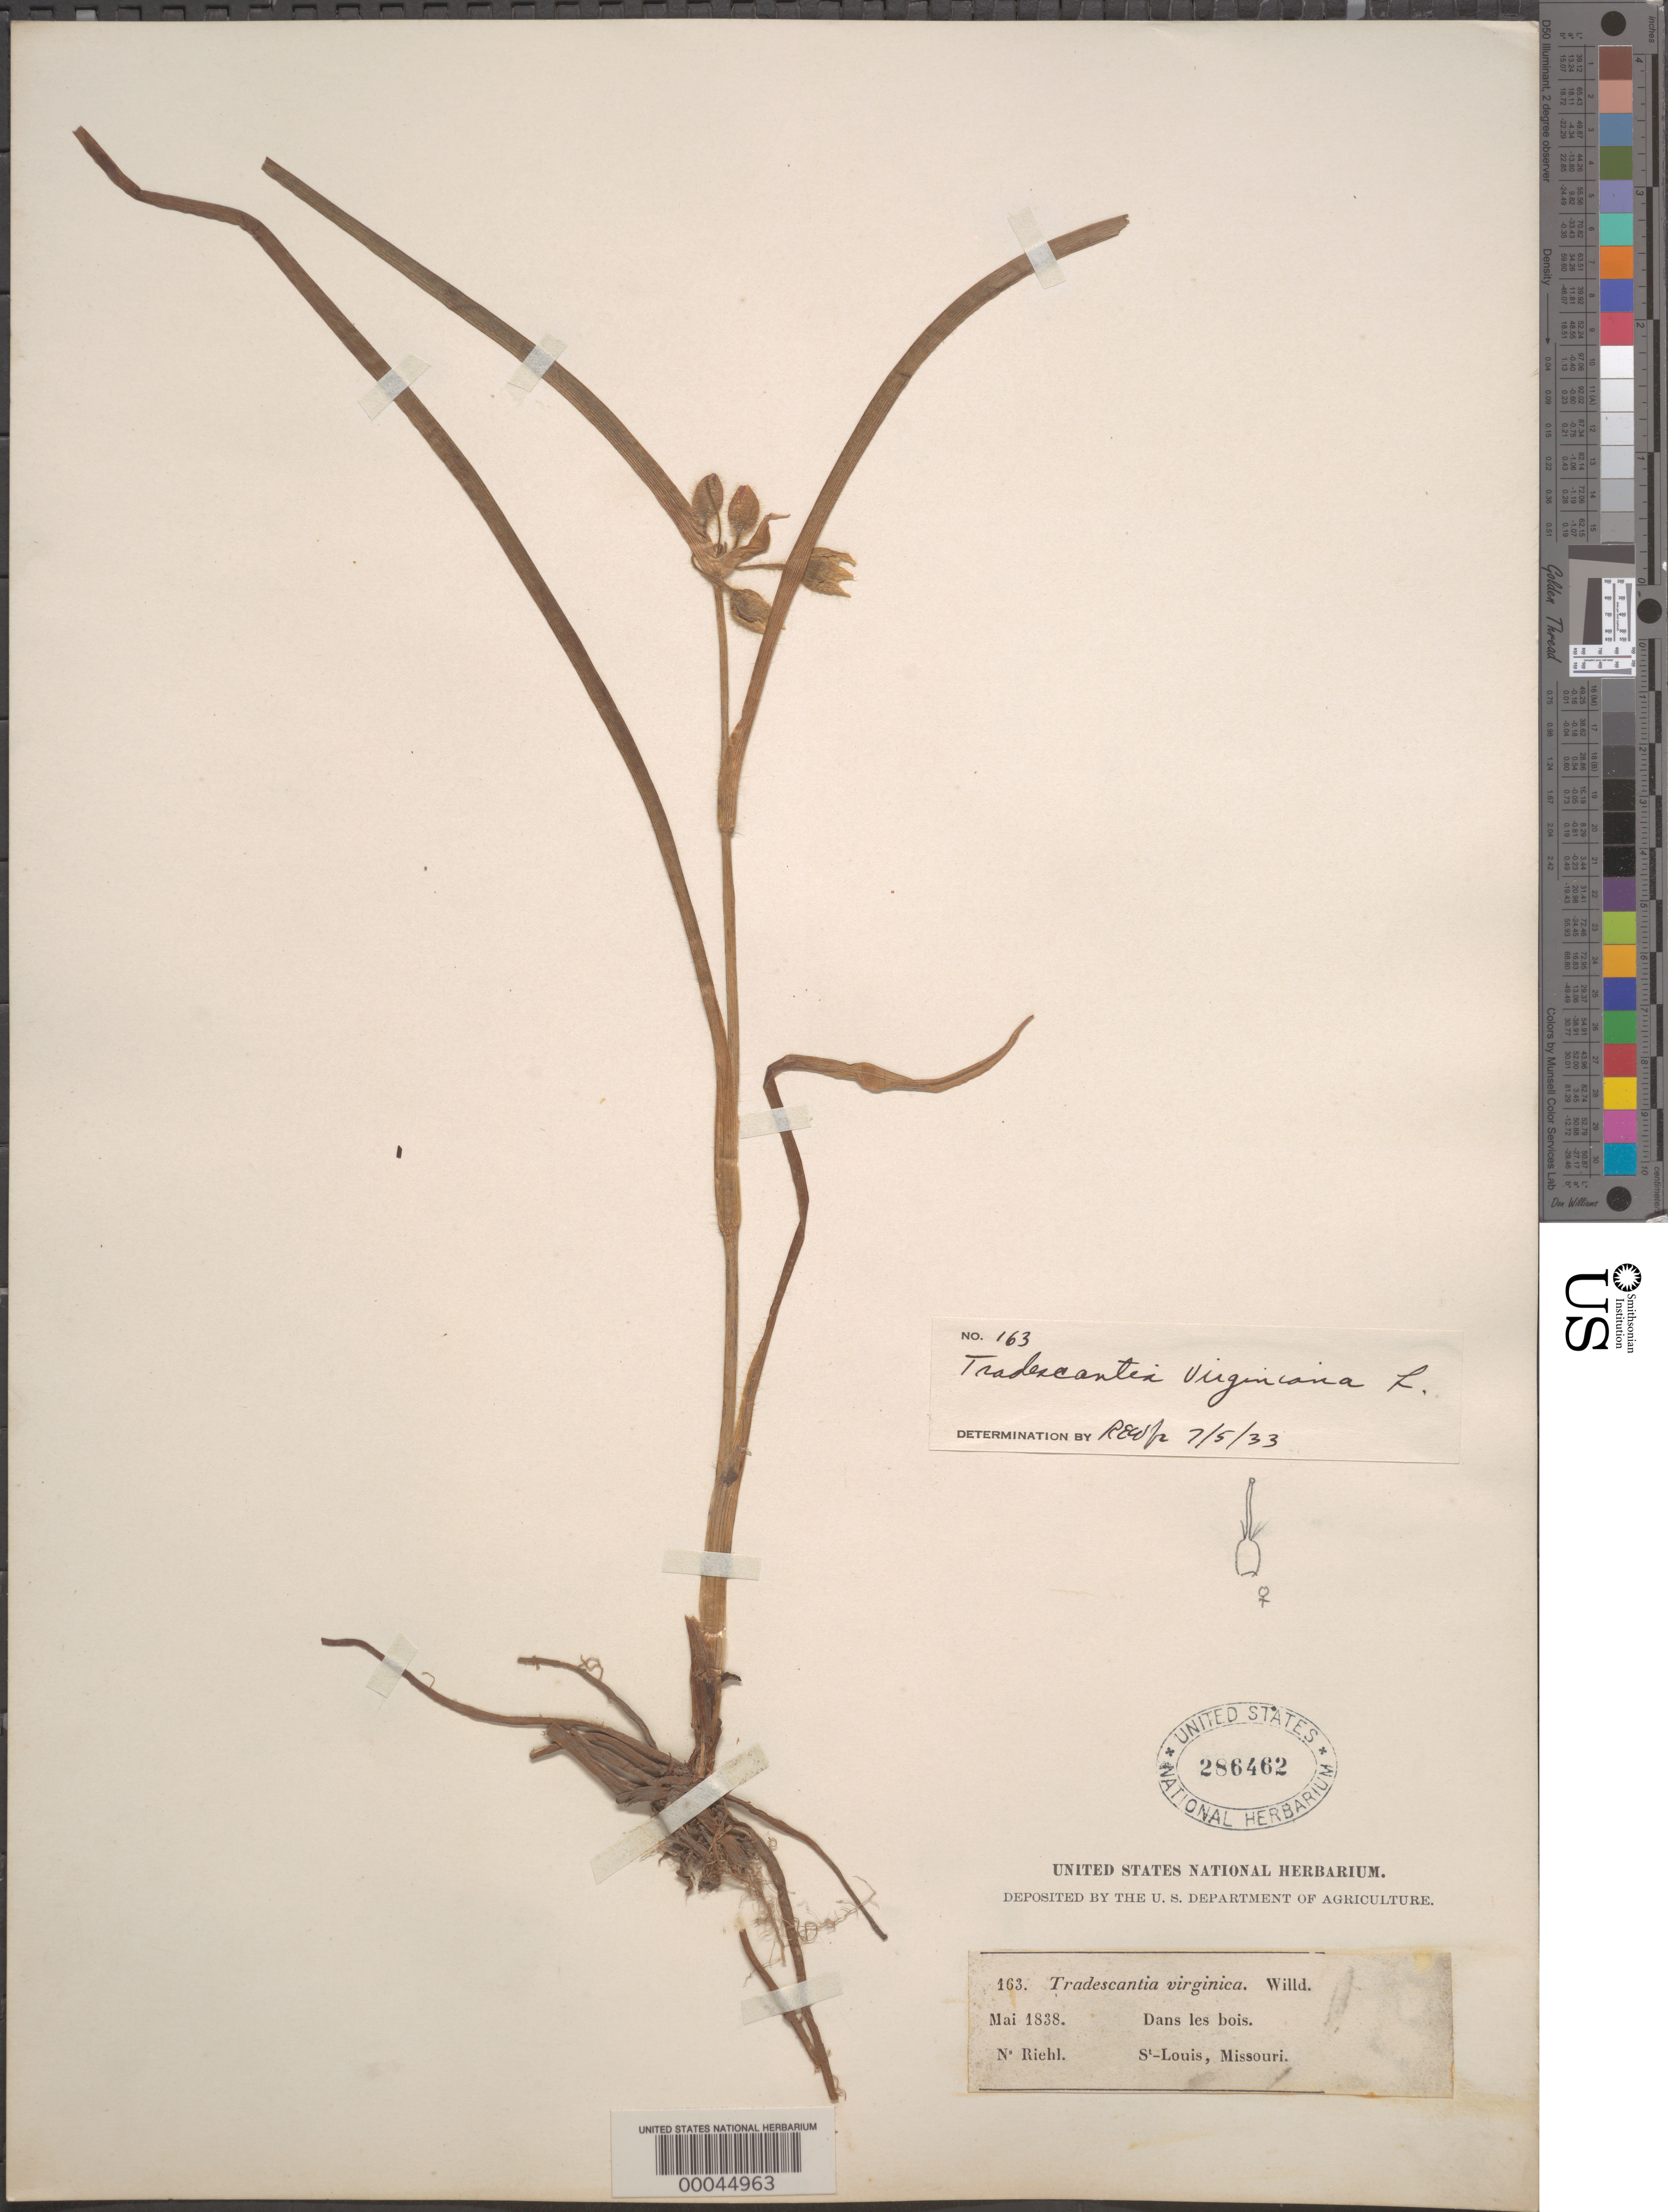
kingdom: Plantae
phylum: Tracheophyta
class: Liliopsida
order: Commelinales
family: Commelinaceae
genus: Tradescantia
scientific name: Tradescantia virginiana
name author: L.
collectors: N. Riehl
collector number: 163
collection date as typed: May 1838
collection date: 1838-05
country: United States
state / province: Missouri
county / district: Saint Louis City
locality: St. louis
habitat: Woods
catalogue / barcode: US 286462